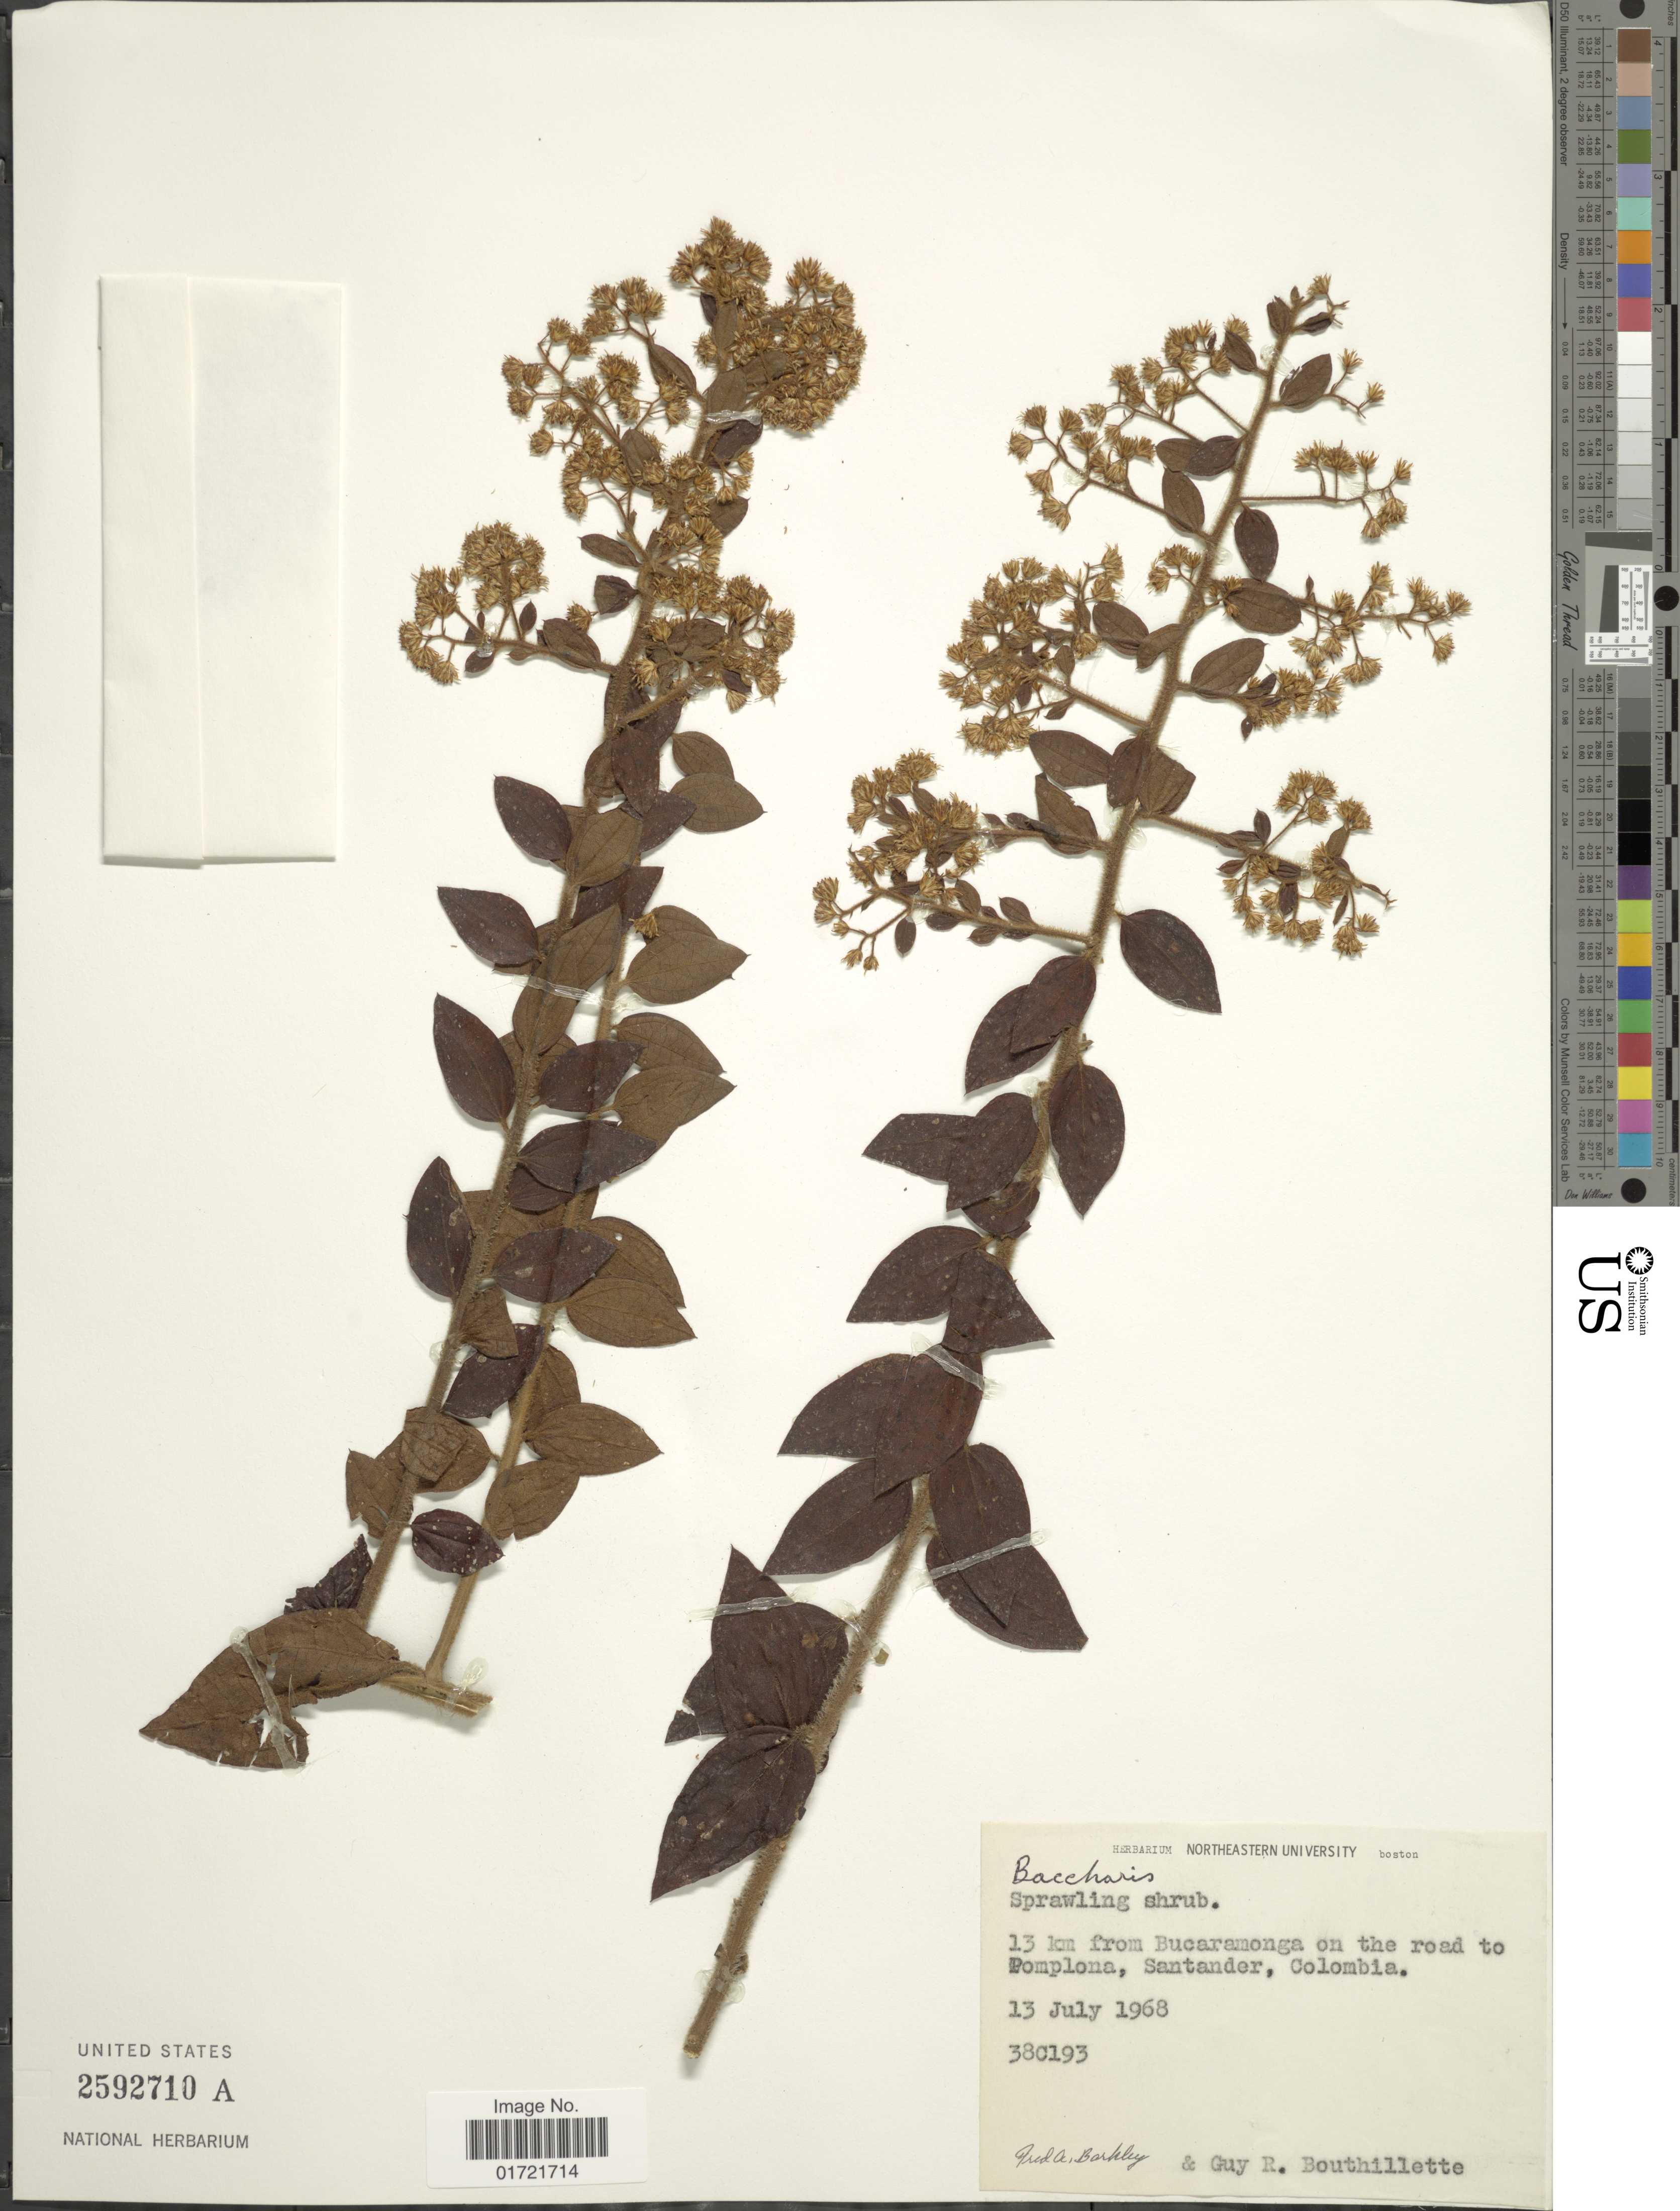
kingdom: Plantae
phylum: Tracheophyta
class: Magnoliopsida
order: Asterales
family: Asteraceae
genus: Baccharis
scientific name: Baccharis sp.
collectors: F. A. Barkley & G. Bouthillette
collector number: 38C193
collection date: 1968-07-13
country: Colombia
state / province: Santander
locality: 13 km from Bucaramonga on the road to Pomplona, Santander, Colombia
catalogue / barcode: US 2592710A